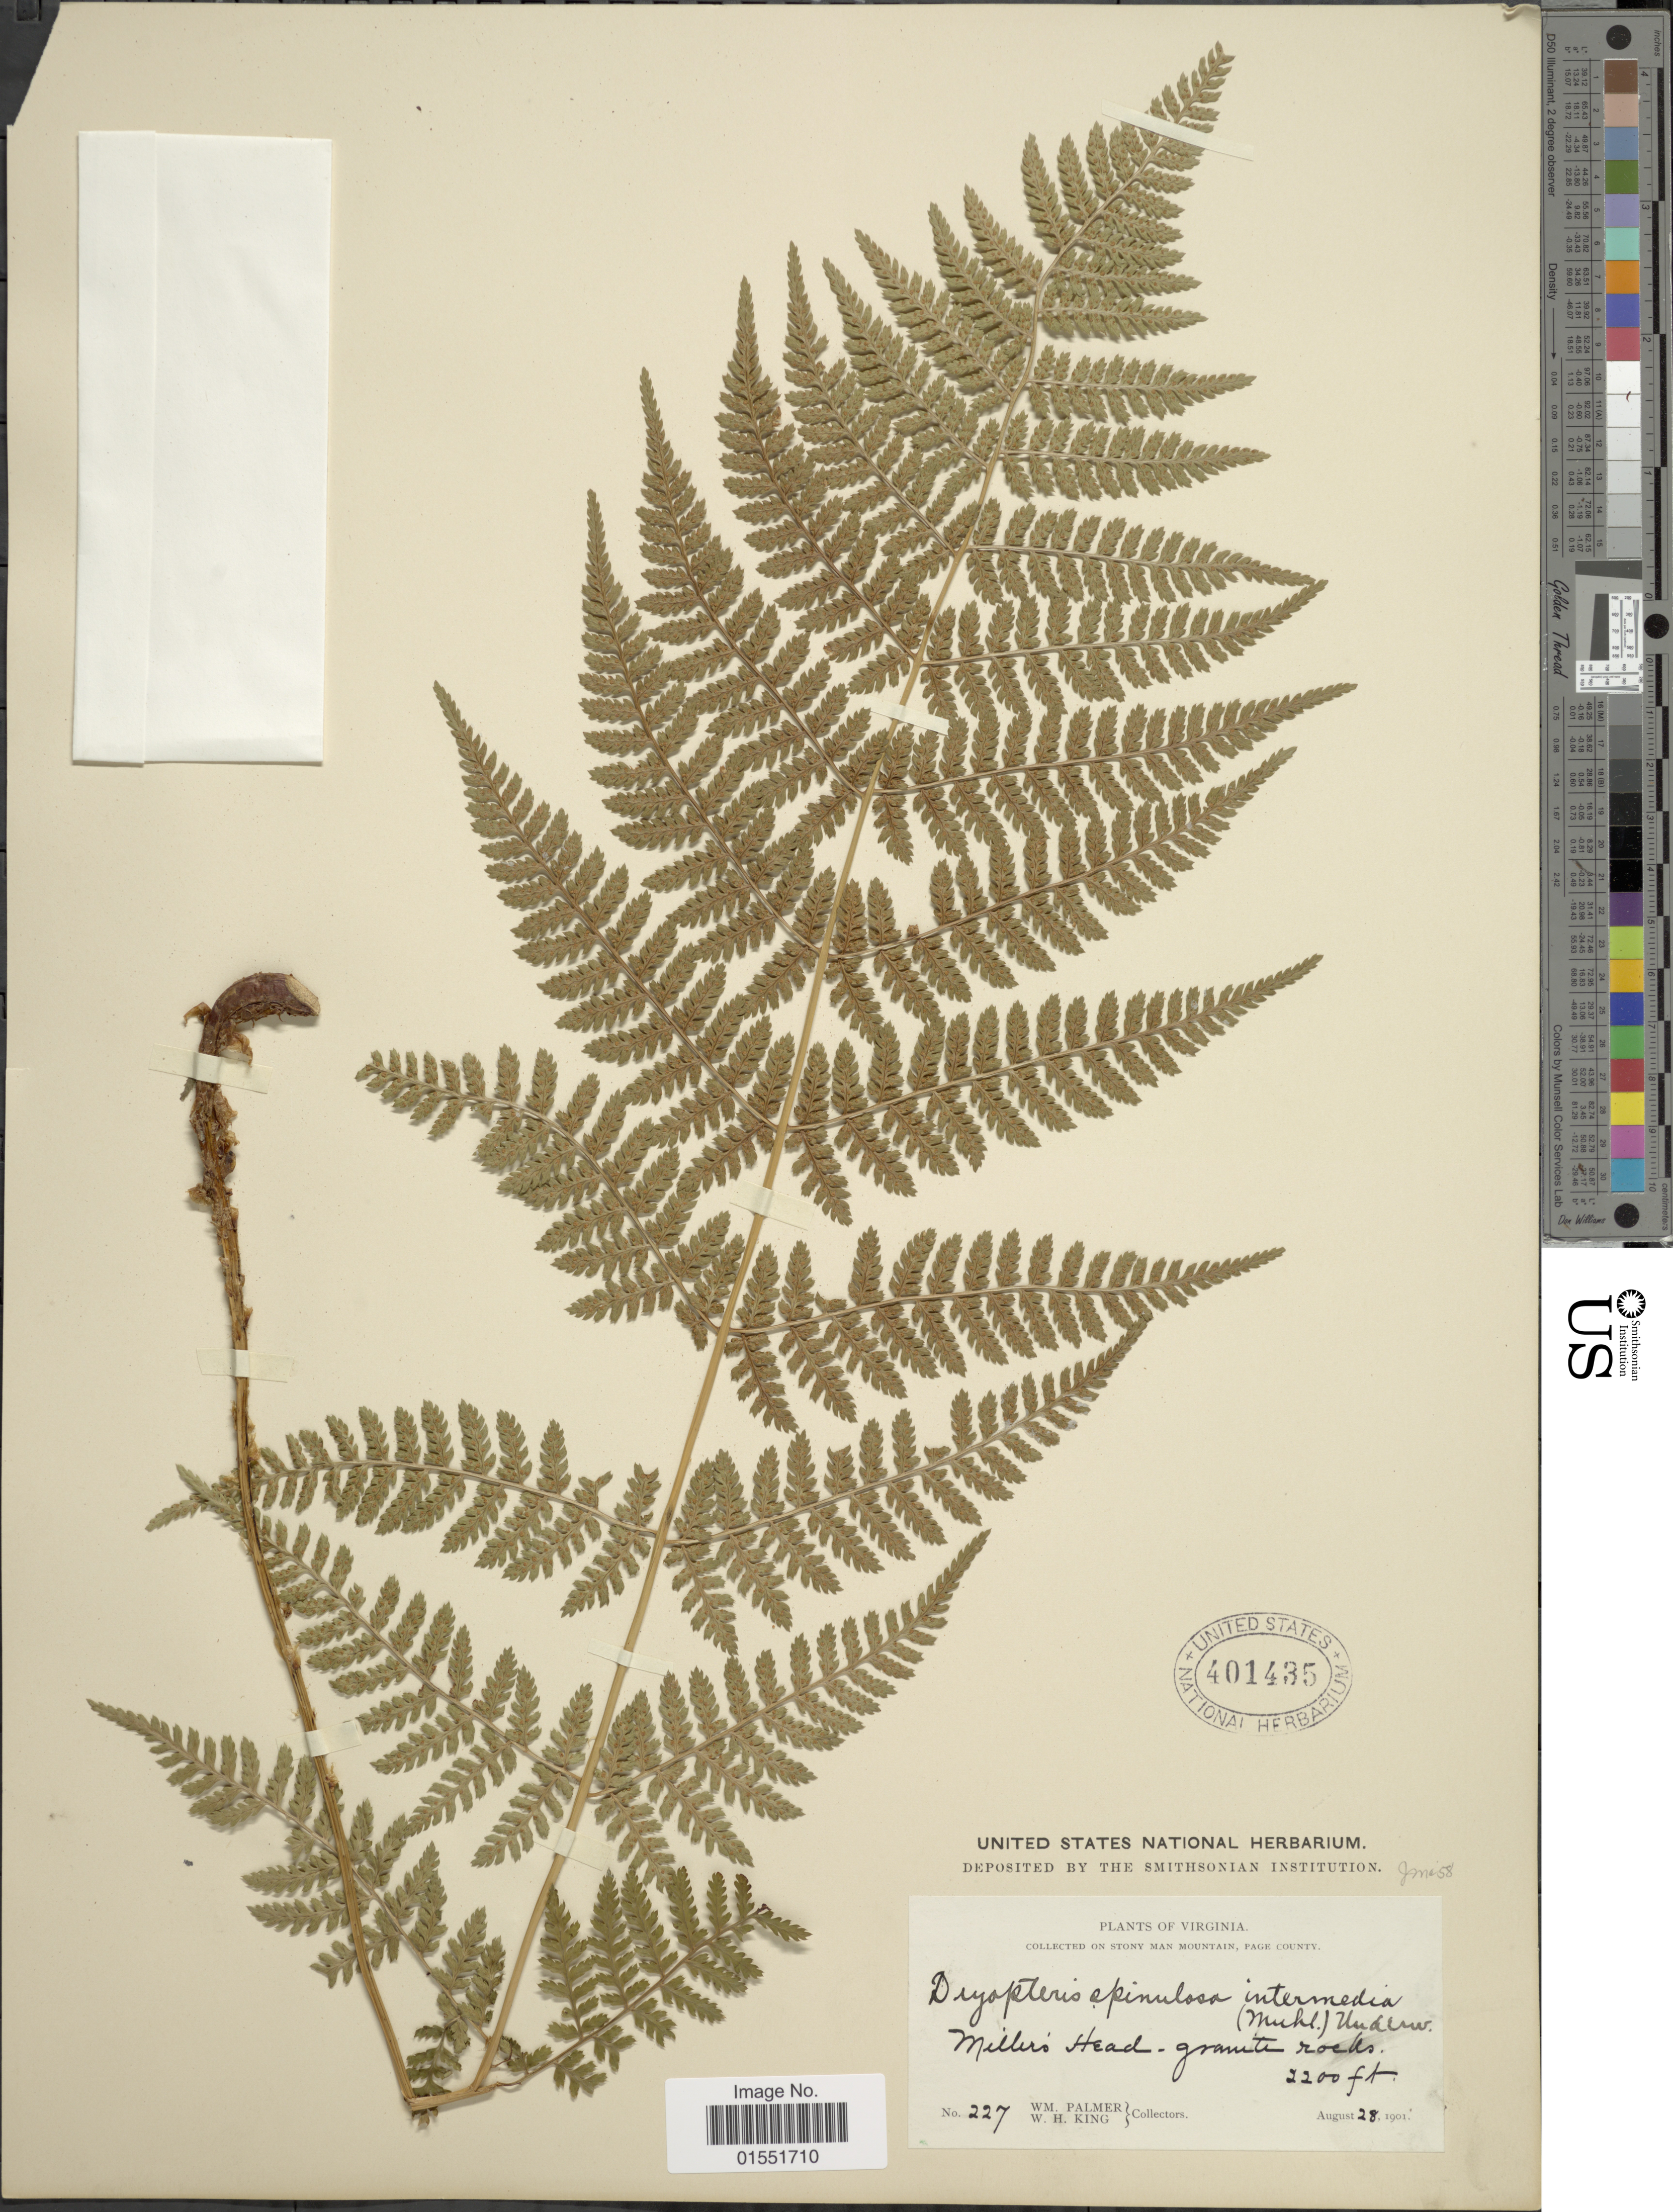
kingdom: Plantae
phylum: Tracheophyta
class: Polypodiopsida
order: Polypodiales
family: Dryopteridaceae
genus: Dryopteris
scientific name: Dryopteris intermedia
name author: (Muhl.) A. Gray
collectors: W. Palmer & W. H. King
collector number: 227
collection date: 1901-08-28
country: United States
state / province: Virginia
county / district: Page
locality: Stony Man Mountain. Page County. Miller's Head - granite rocks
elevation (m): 671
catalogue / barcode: US 401435